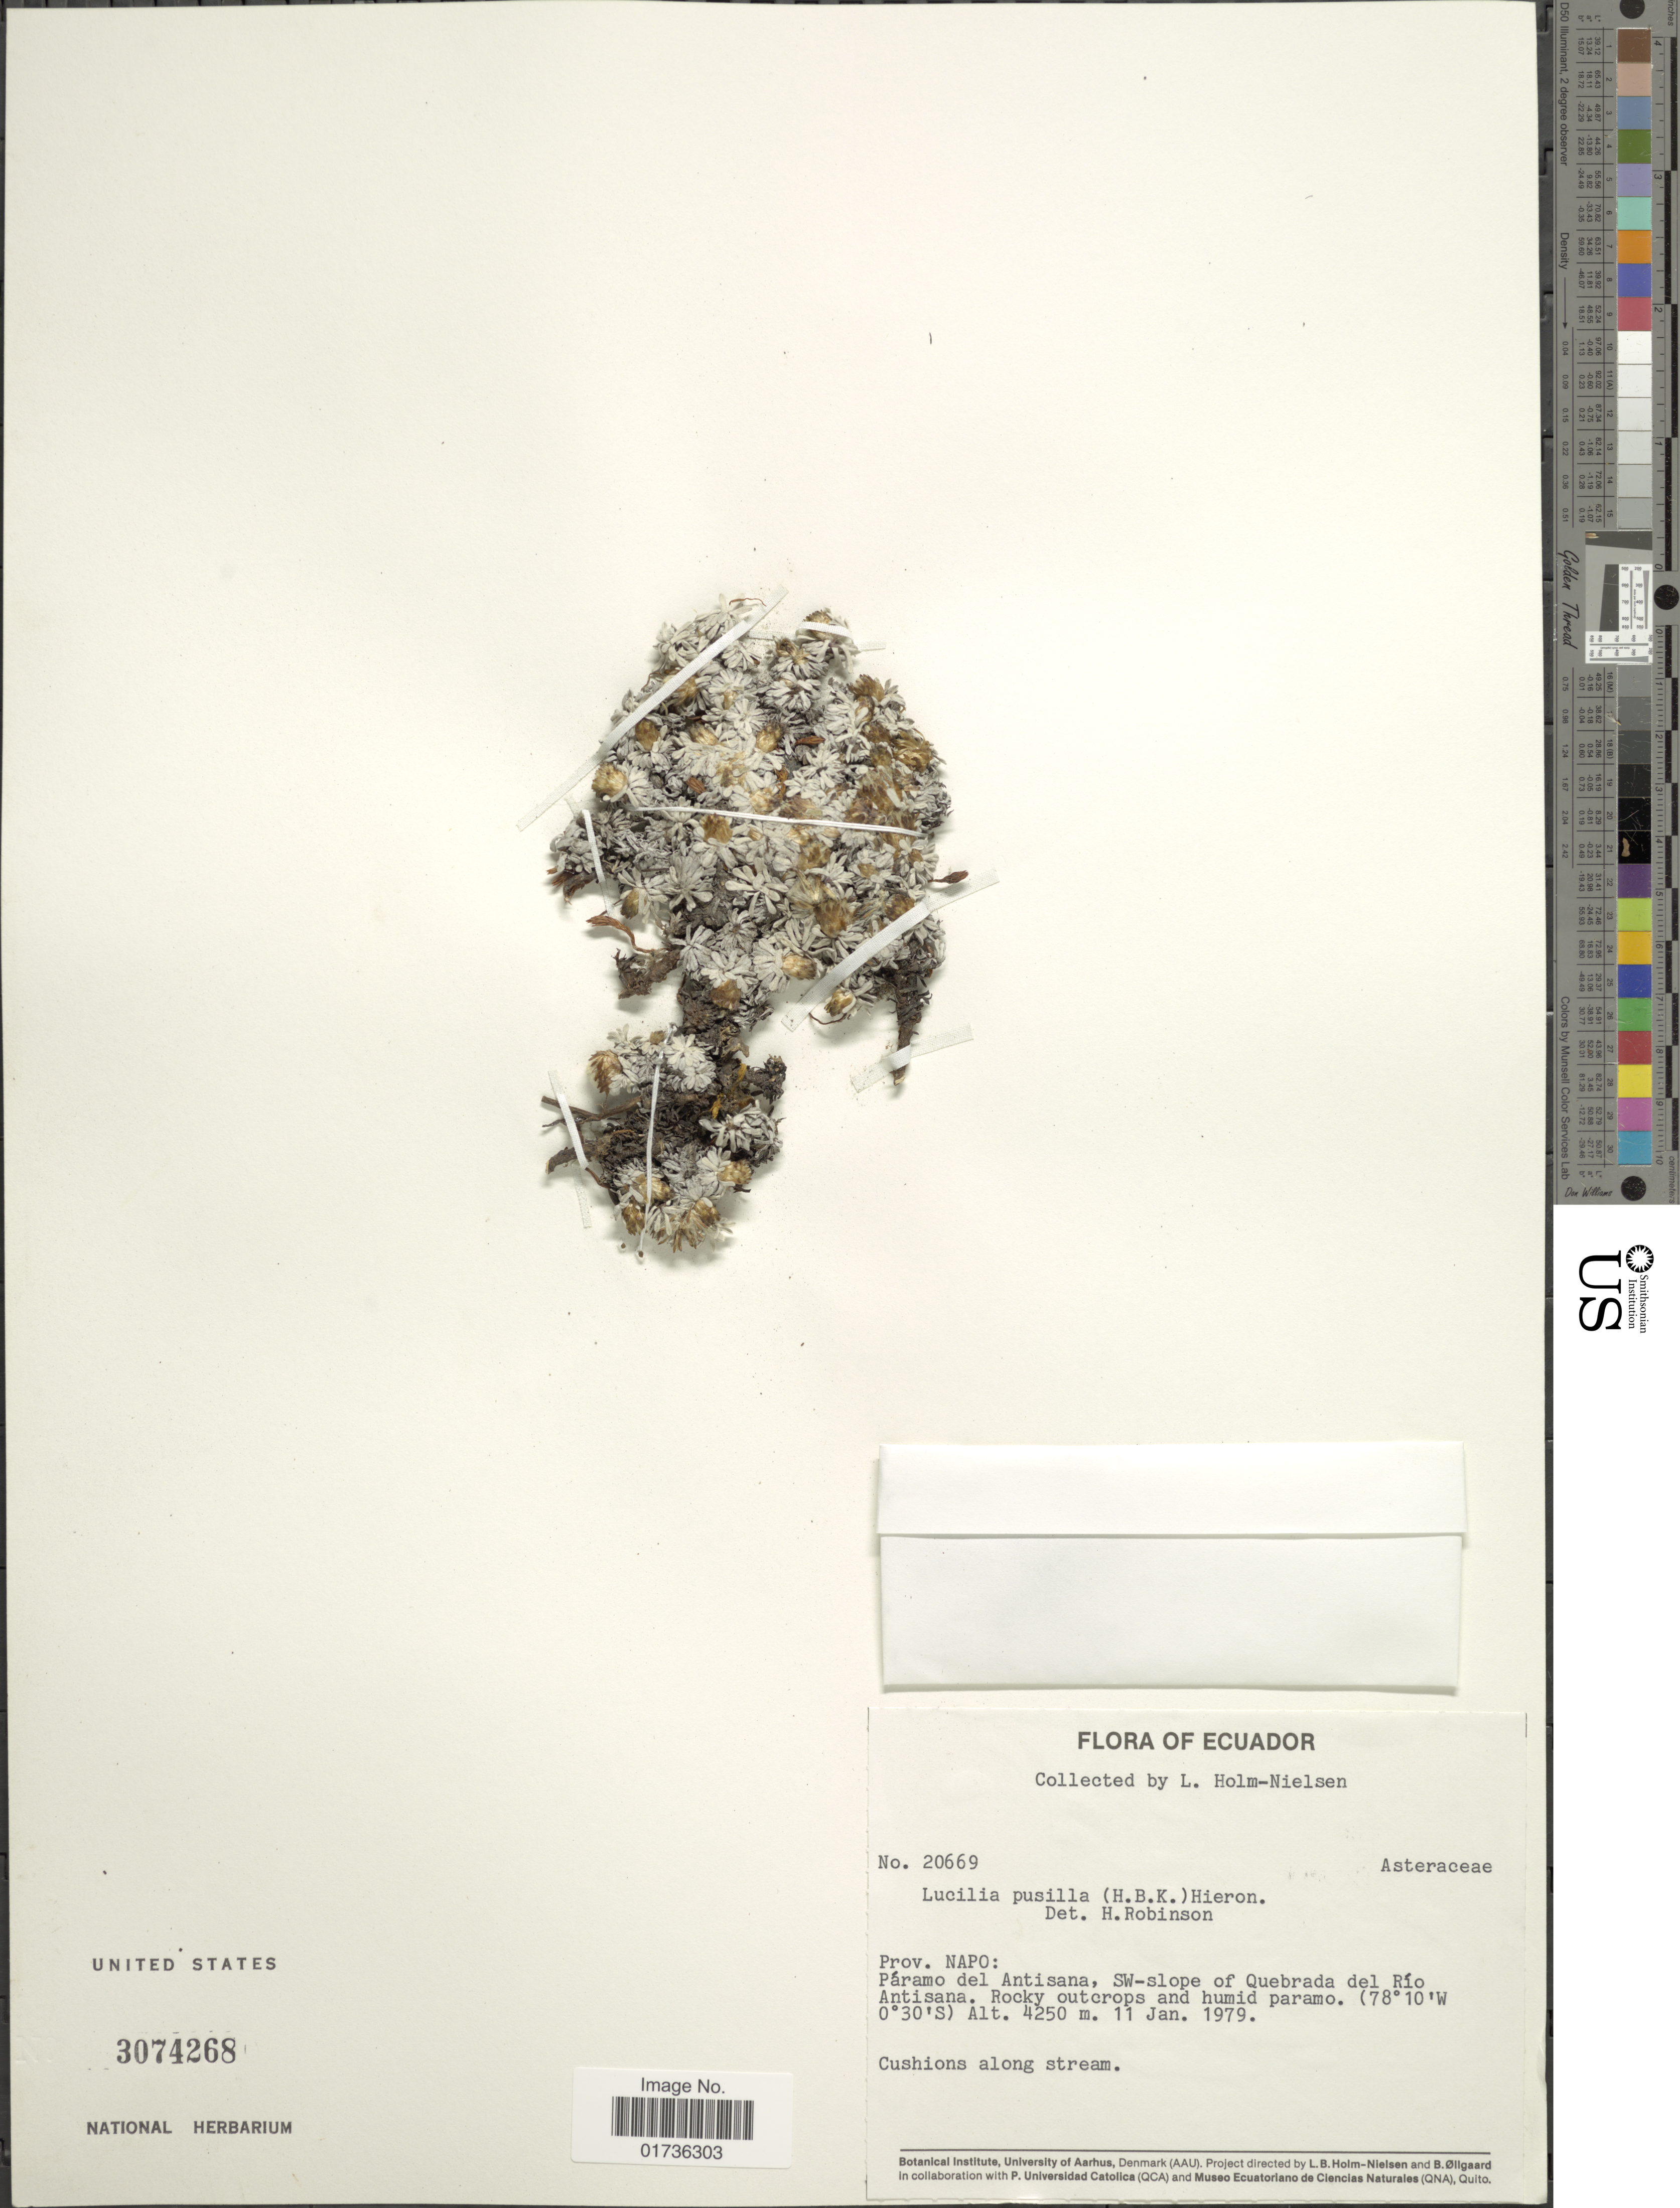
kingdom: Plantae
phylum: Tracheophyta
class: Magnoliopsida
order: Asterales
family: Asteraceae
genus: Lucilia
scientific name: Lucilia kunthiana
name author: (DC.) Zardini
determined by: Dillon, M. O.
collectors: L. B. Holm-Nielsen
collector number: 20669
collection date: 1979-01-11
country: Ecuador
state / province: Napo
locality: Páramo del Antisana, SW-slope of Quebrada del Río Antisana. Rocky outcrops and humid paramo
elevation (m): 4250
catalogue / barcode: US 3074268